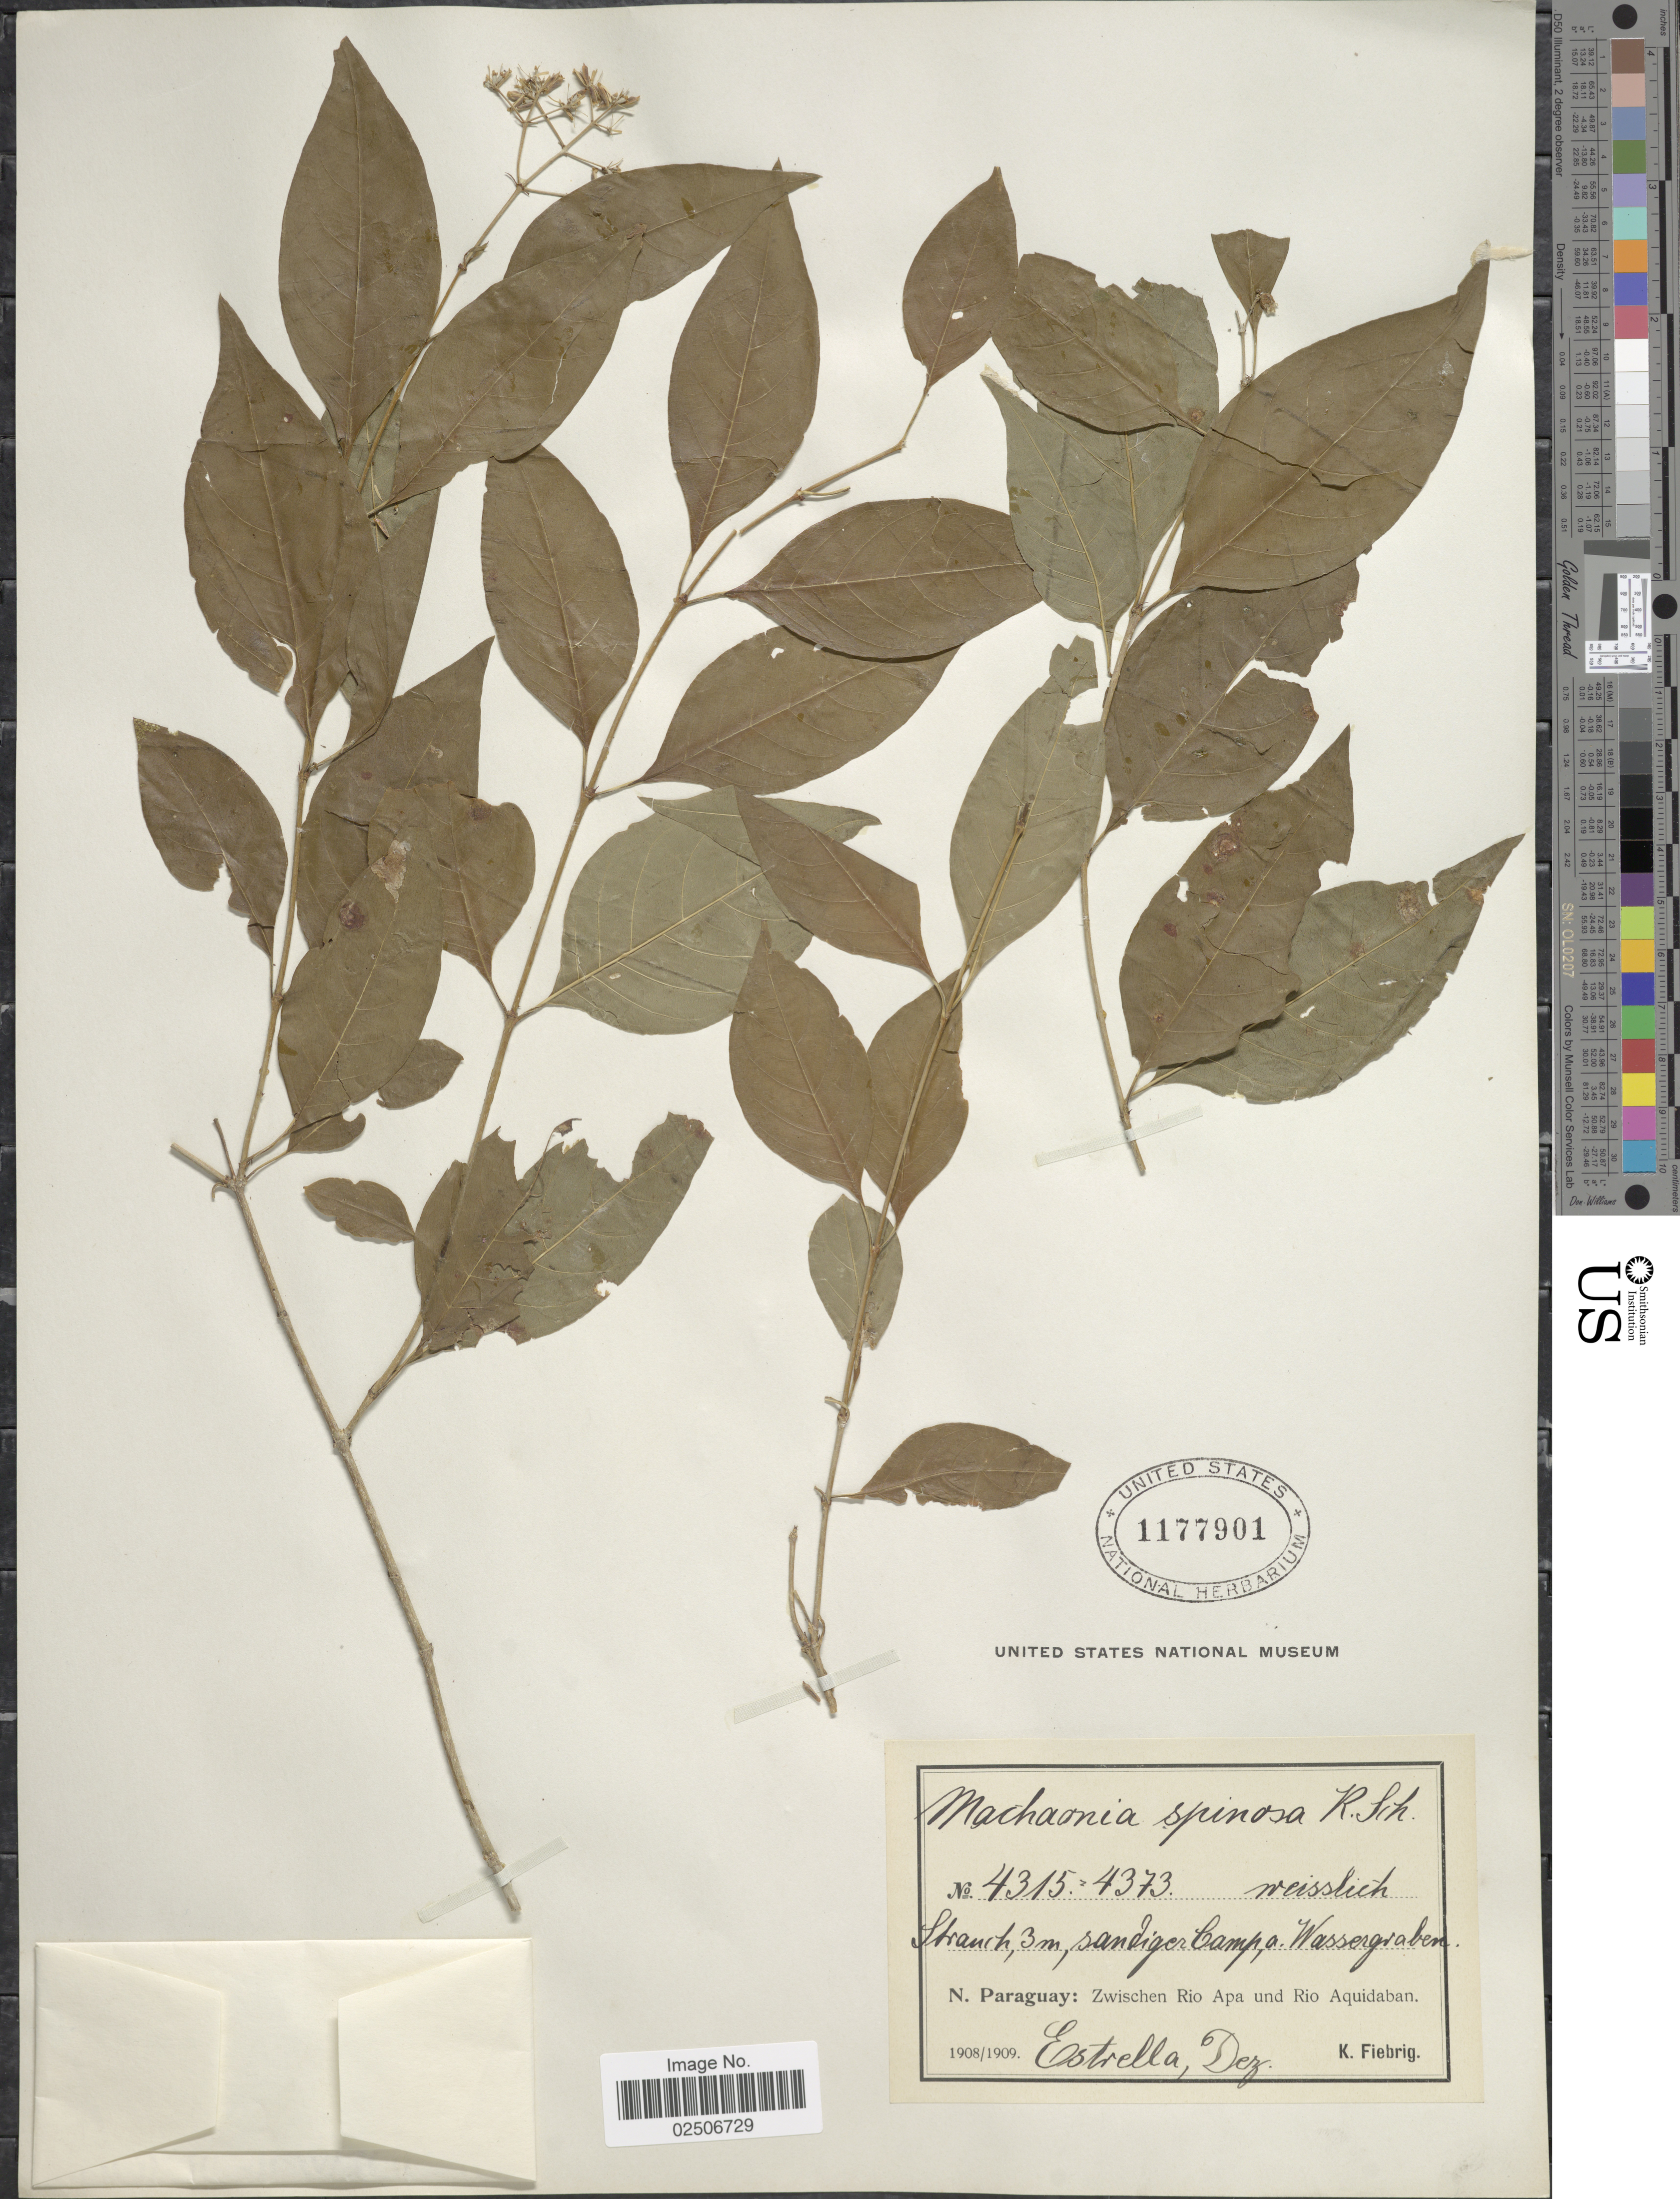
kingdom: Plantae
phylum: Tracheophyta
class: Magnoliopsida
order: Gentianales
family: Rubiaceae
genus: Machaonia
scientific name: Machaonia brasiliensis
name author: (Hoffmanns. ex Humb.) Cham. & Schltdl.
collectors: K. Fiebrig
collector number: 4315/4373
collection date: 1908/1909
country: Paraguay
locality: N. Paraguau: Zwischen Rio Apa und Rio Aquidaban, Estrella, Dez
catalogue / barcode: US 1177901